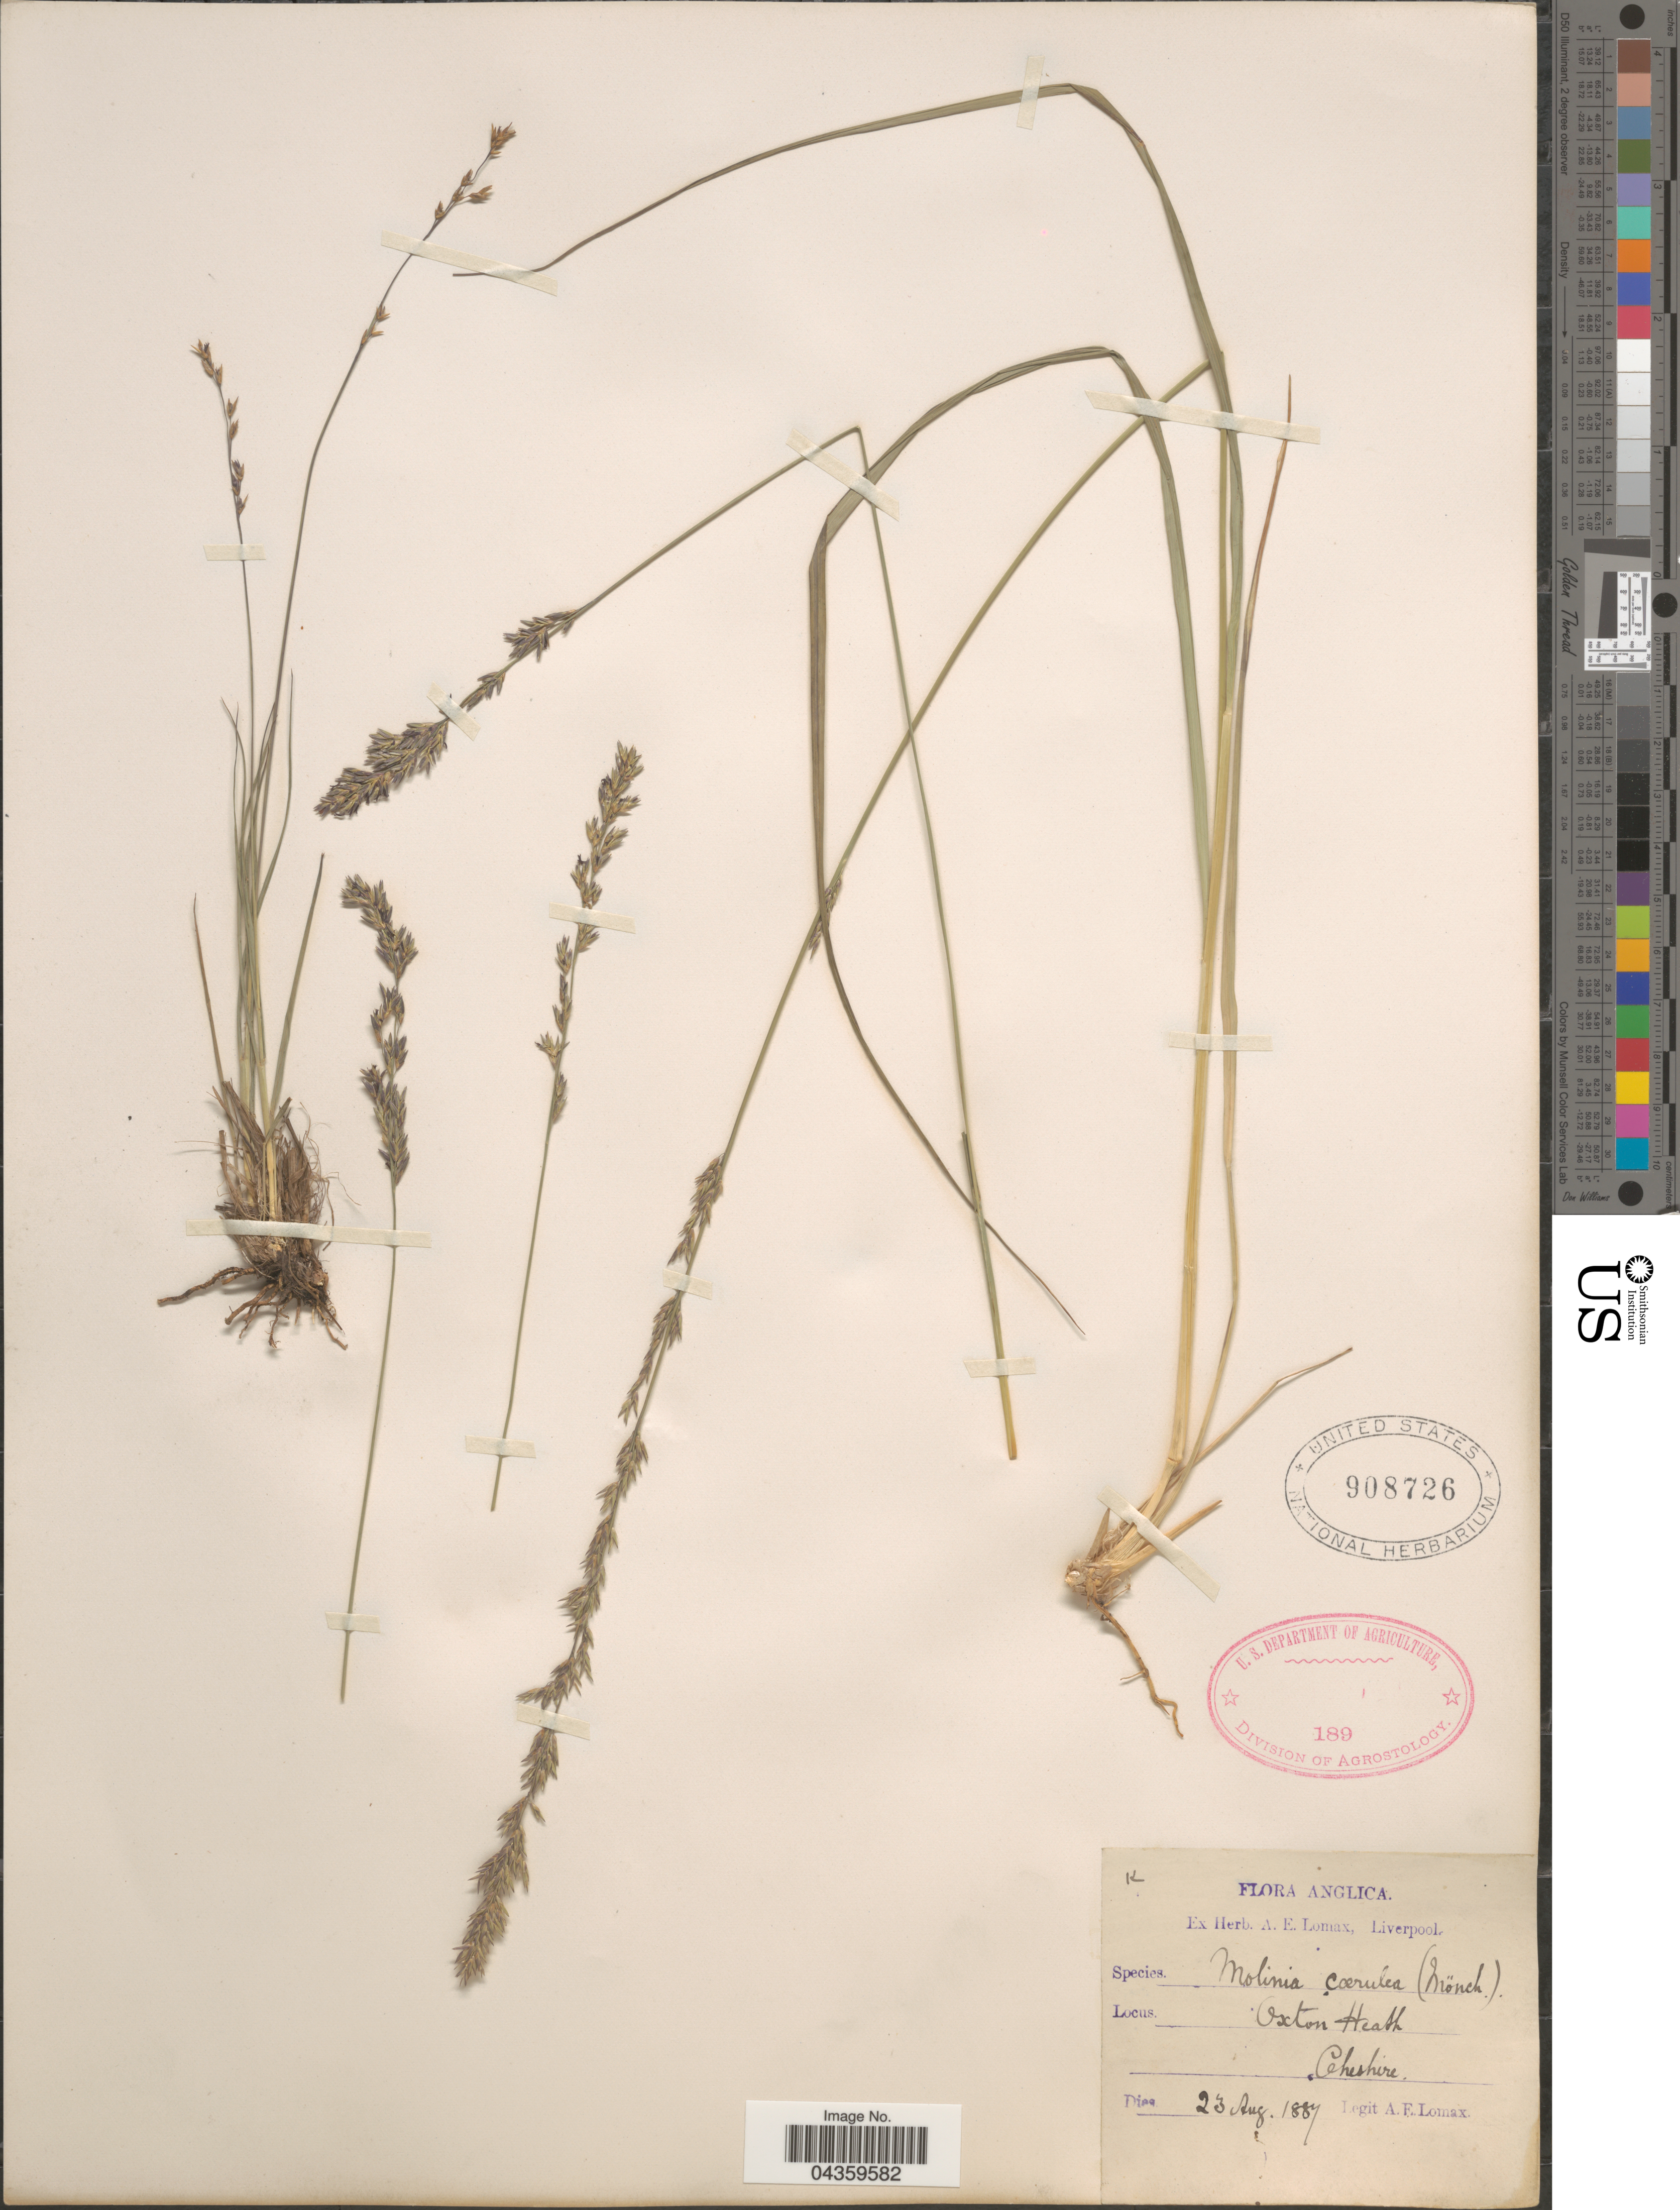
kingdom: Plantae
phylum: Tracheophyta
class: Liliopsida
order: Poales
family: Poaceae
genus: Molinia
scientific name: Molinia caerulea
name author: (L.) Moench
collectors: A. Lomax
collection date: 1887-08-23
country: United Kingdom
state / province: England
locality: Anglica. Oxton Heath. Cheshire.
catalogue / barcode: US 908726